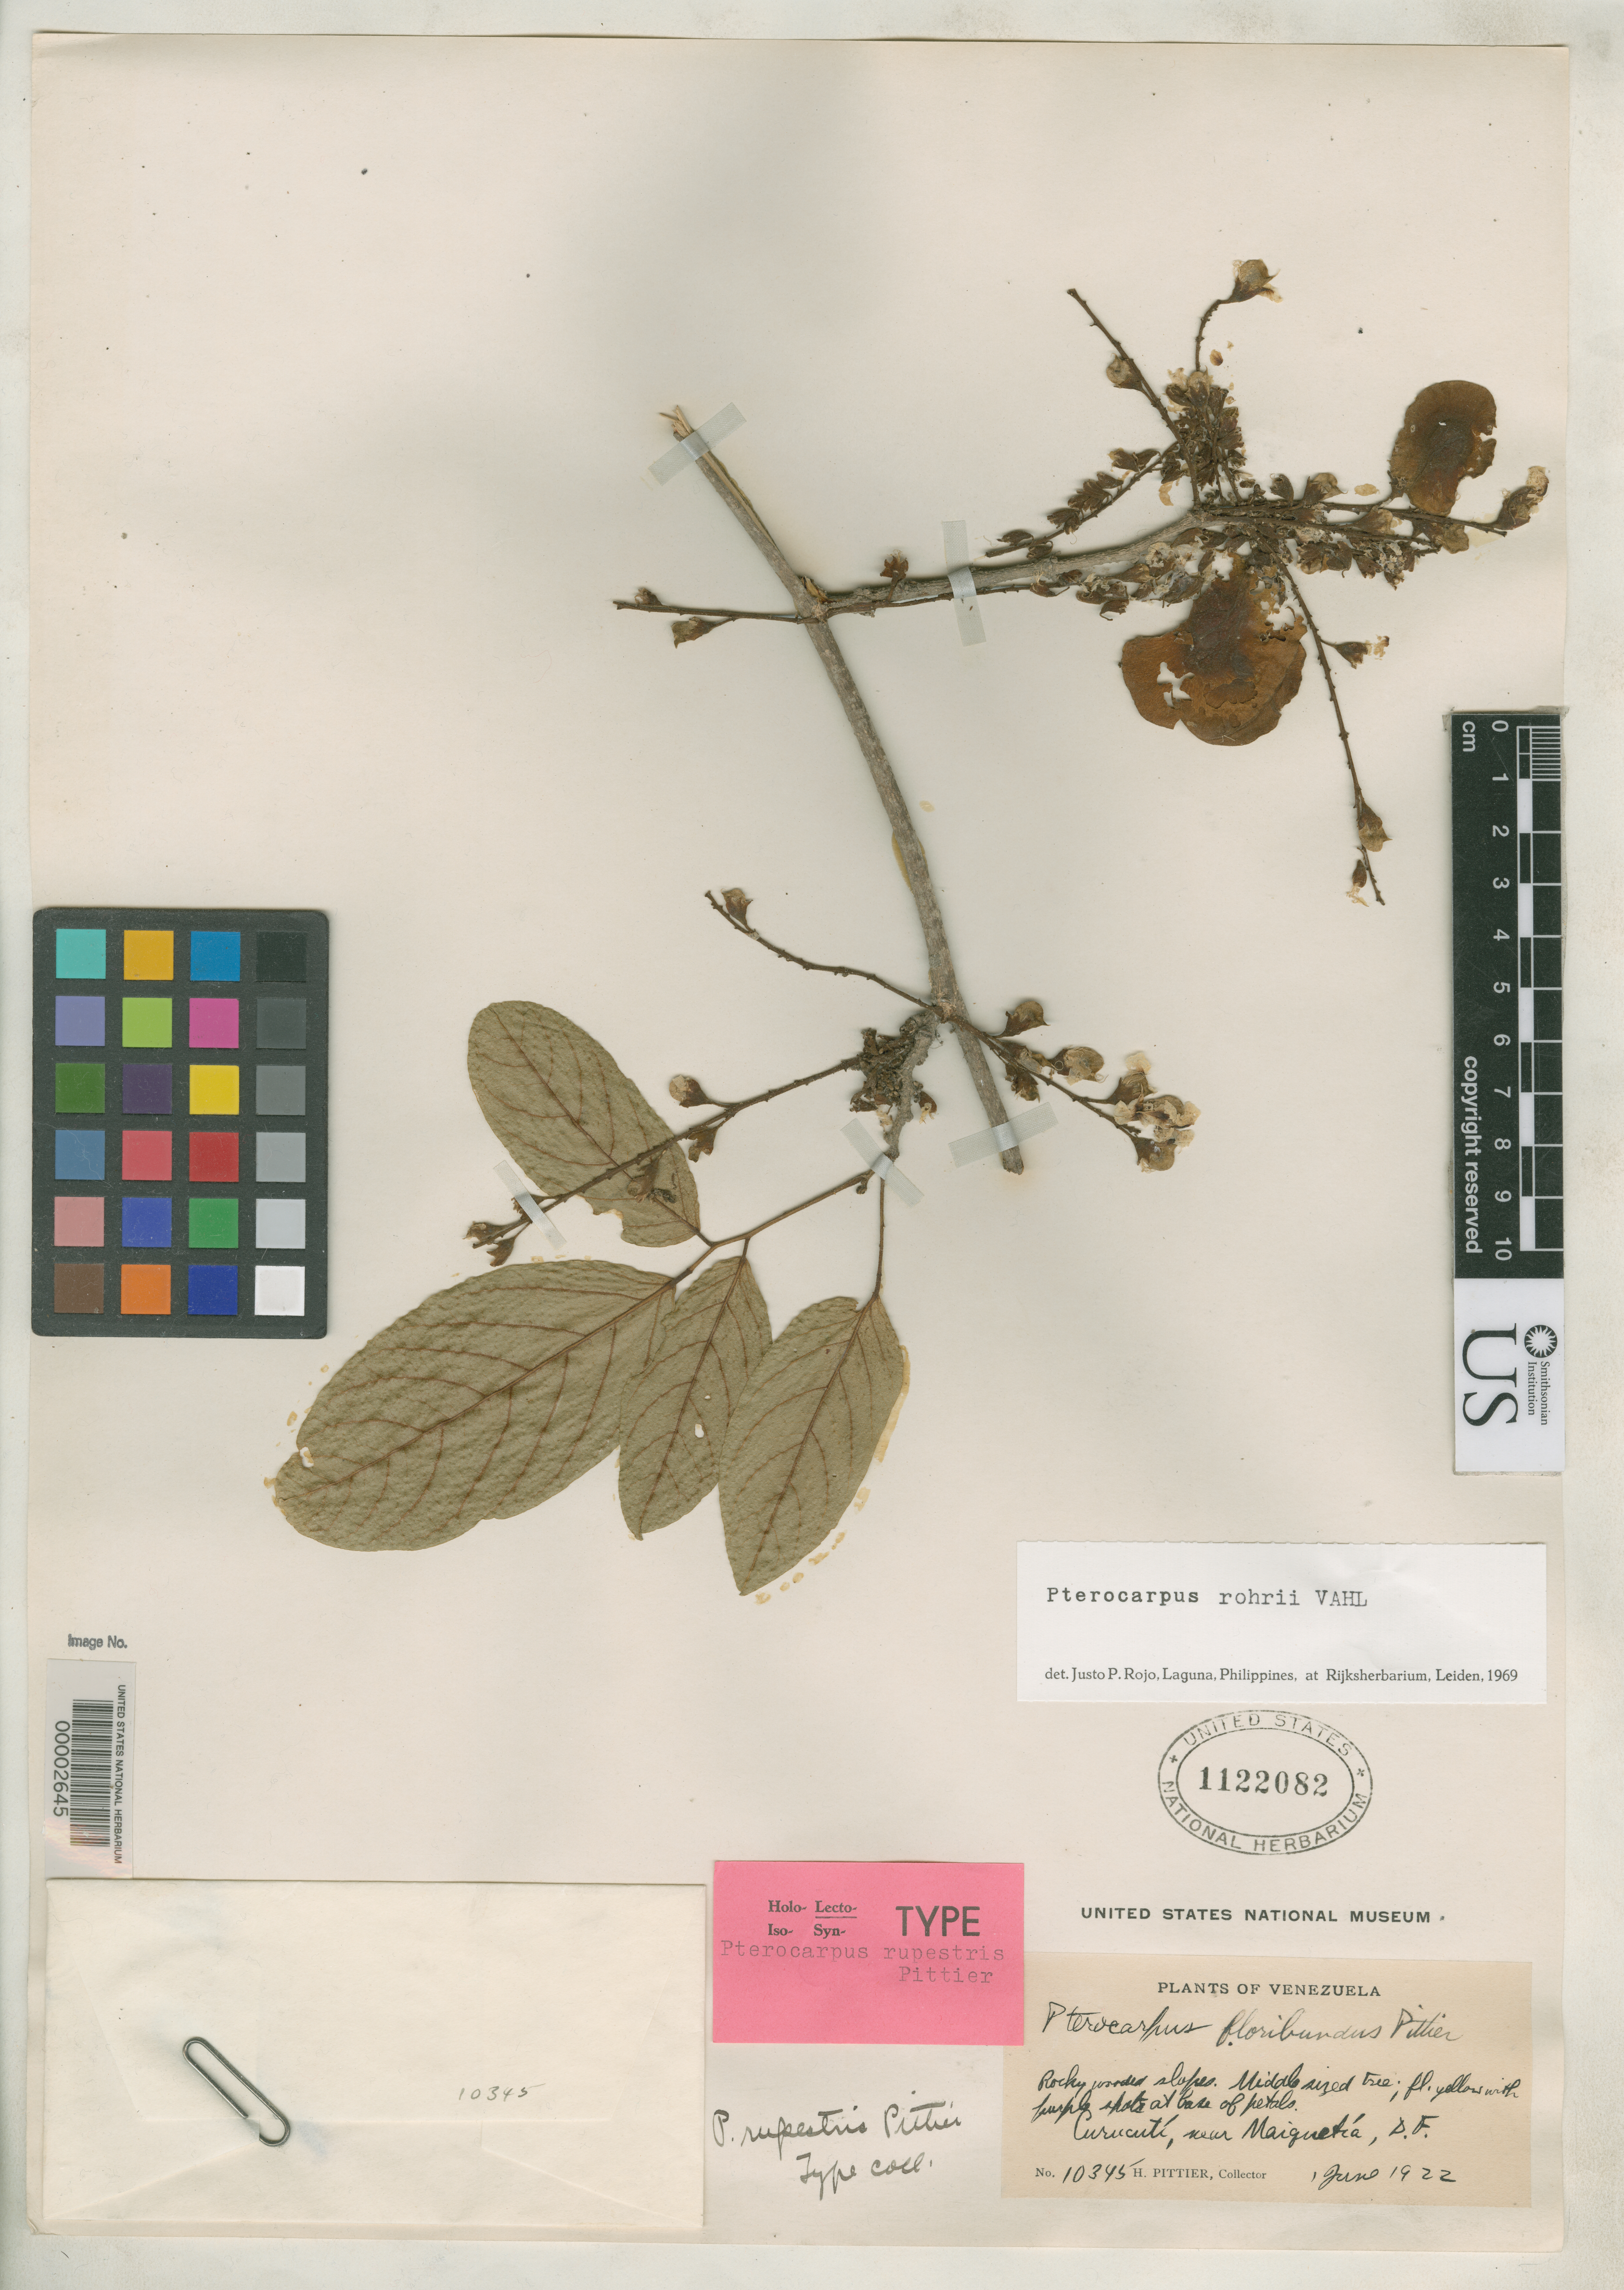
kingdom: Plantae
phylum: Tracheophyta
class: Magnoliopsida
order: Fabales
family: Fabaceae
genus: Pterocarpus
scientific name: Pterocarpus rupestris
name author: Pittier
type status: Isotype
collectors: H. F. Pittier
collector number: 10345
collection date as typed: Jun 1922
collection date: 1922-06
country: Venezuela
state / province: Distrito Federal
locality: Curucuti, near Maiquetia.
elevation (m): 200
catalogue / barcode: US 1122082